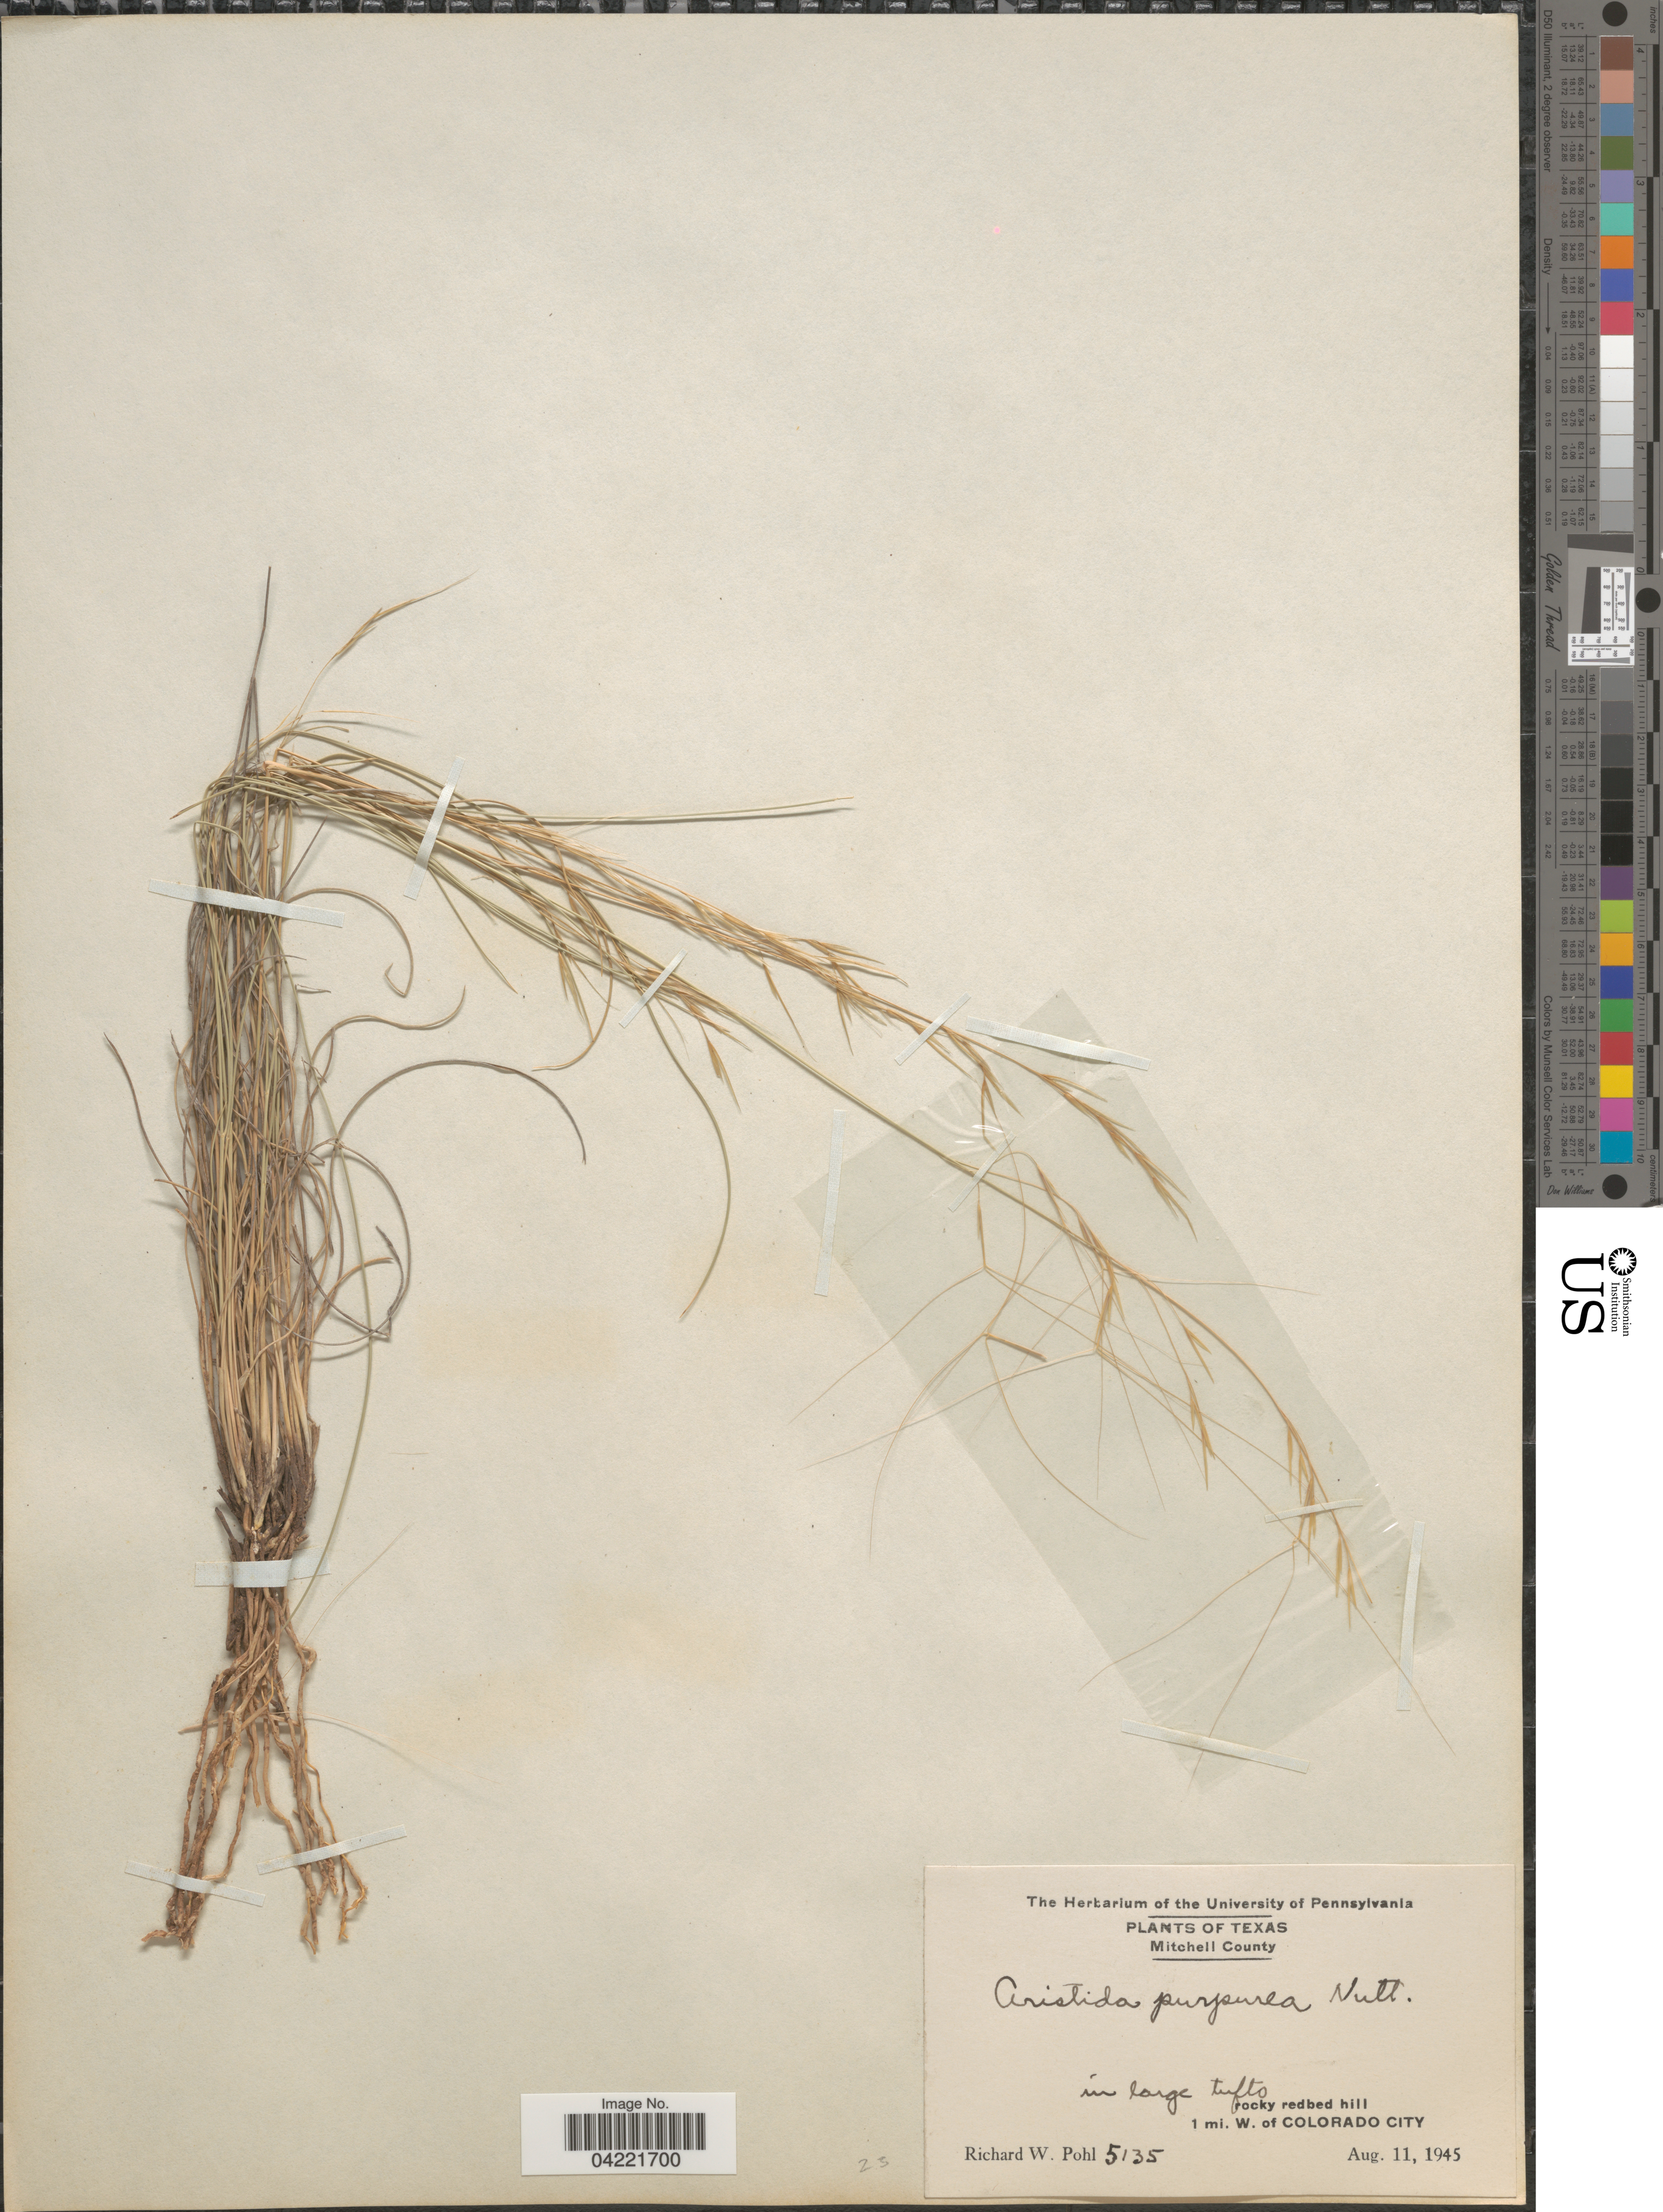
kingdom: Plantae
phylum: Tracheophyta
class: Liliopsida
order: Poales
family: Poaceae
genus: Aristida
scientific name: Aristida purpurea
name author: Nutt.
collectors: R. W. Pohl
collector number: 5135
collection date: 1945-08-11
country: United States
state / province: Texas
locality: Mitchell County. In large tufts rocky redbed hill. 1 mi. W. of Colorado City.